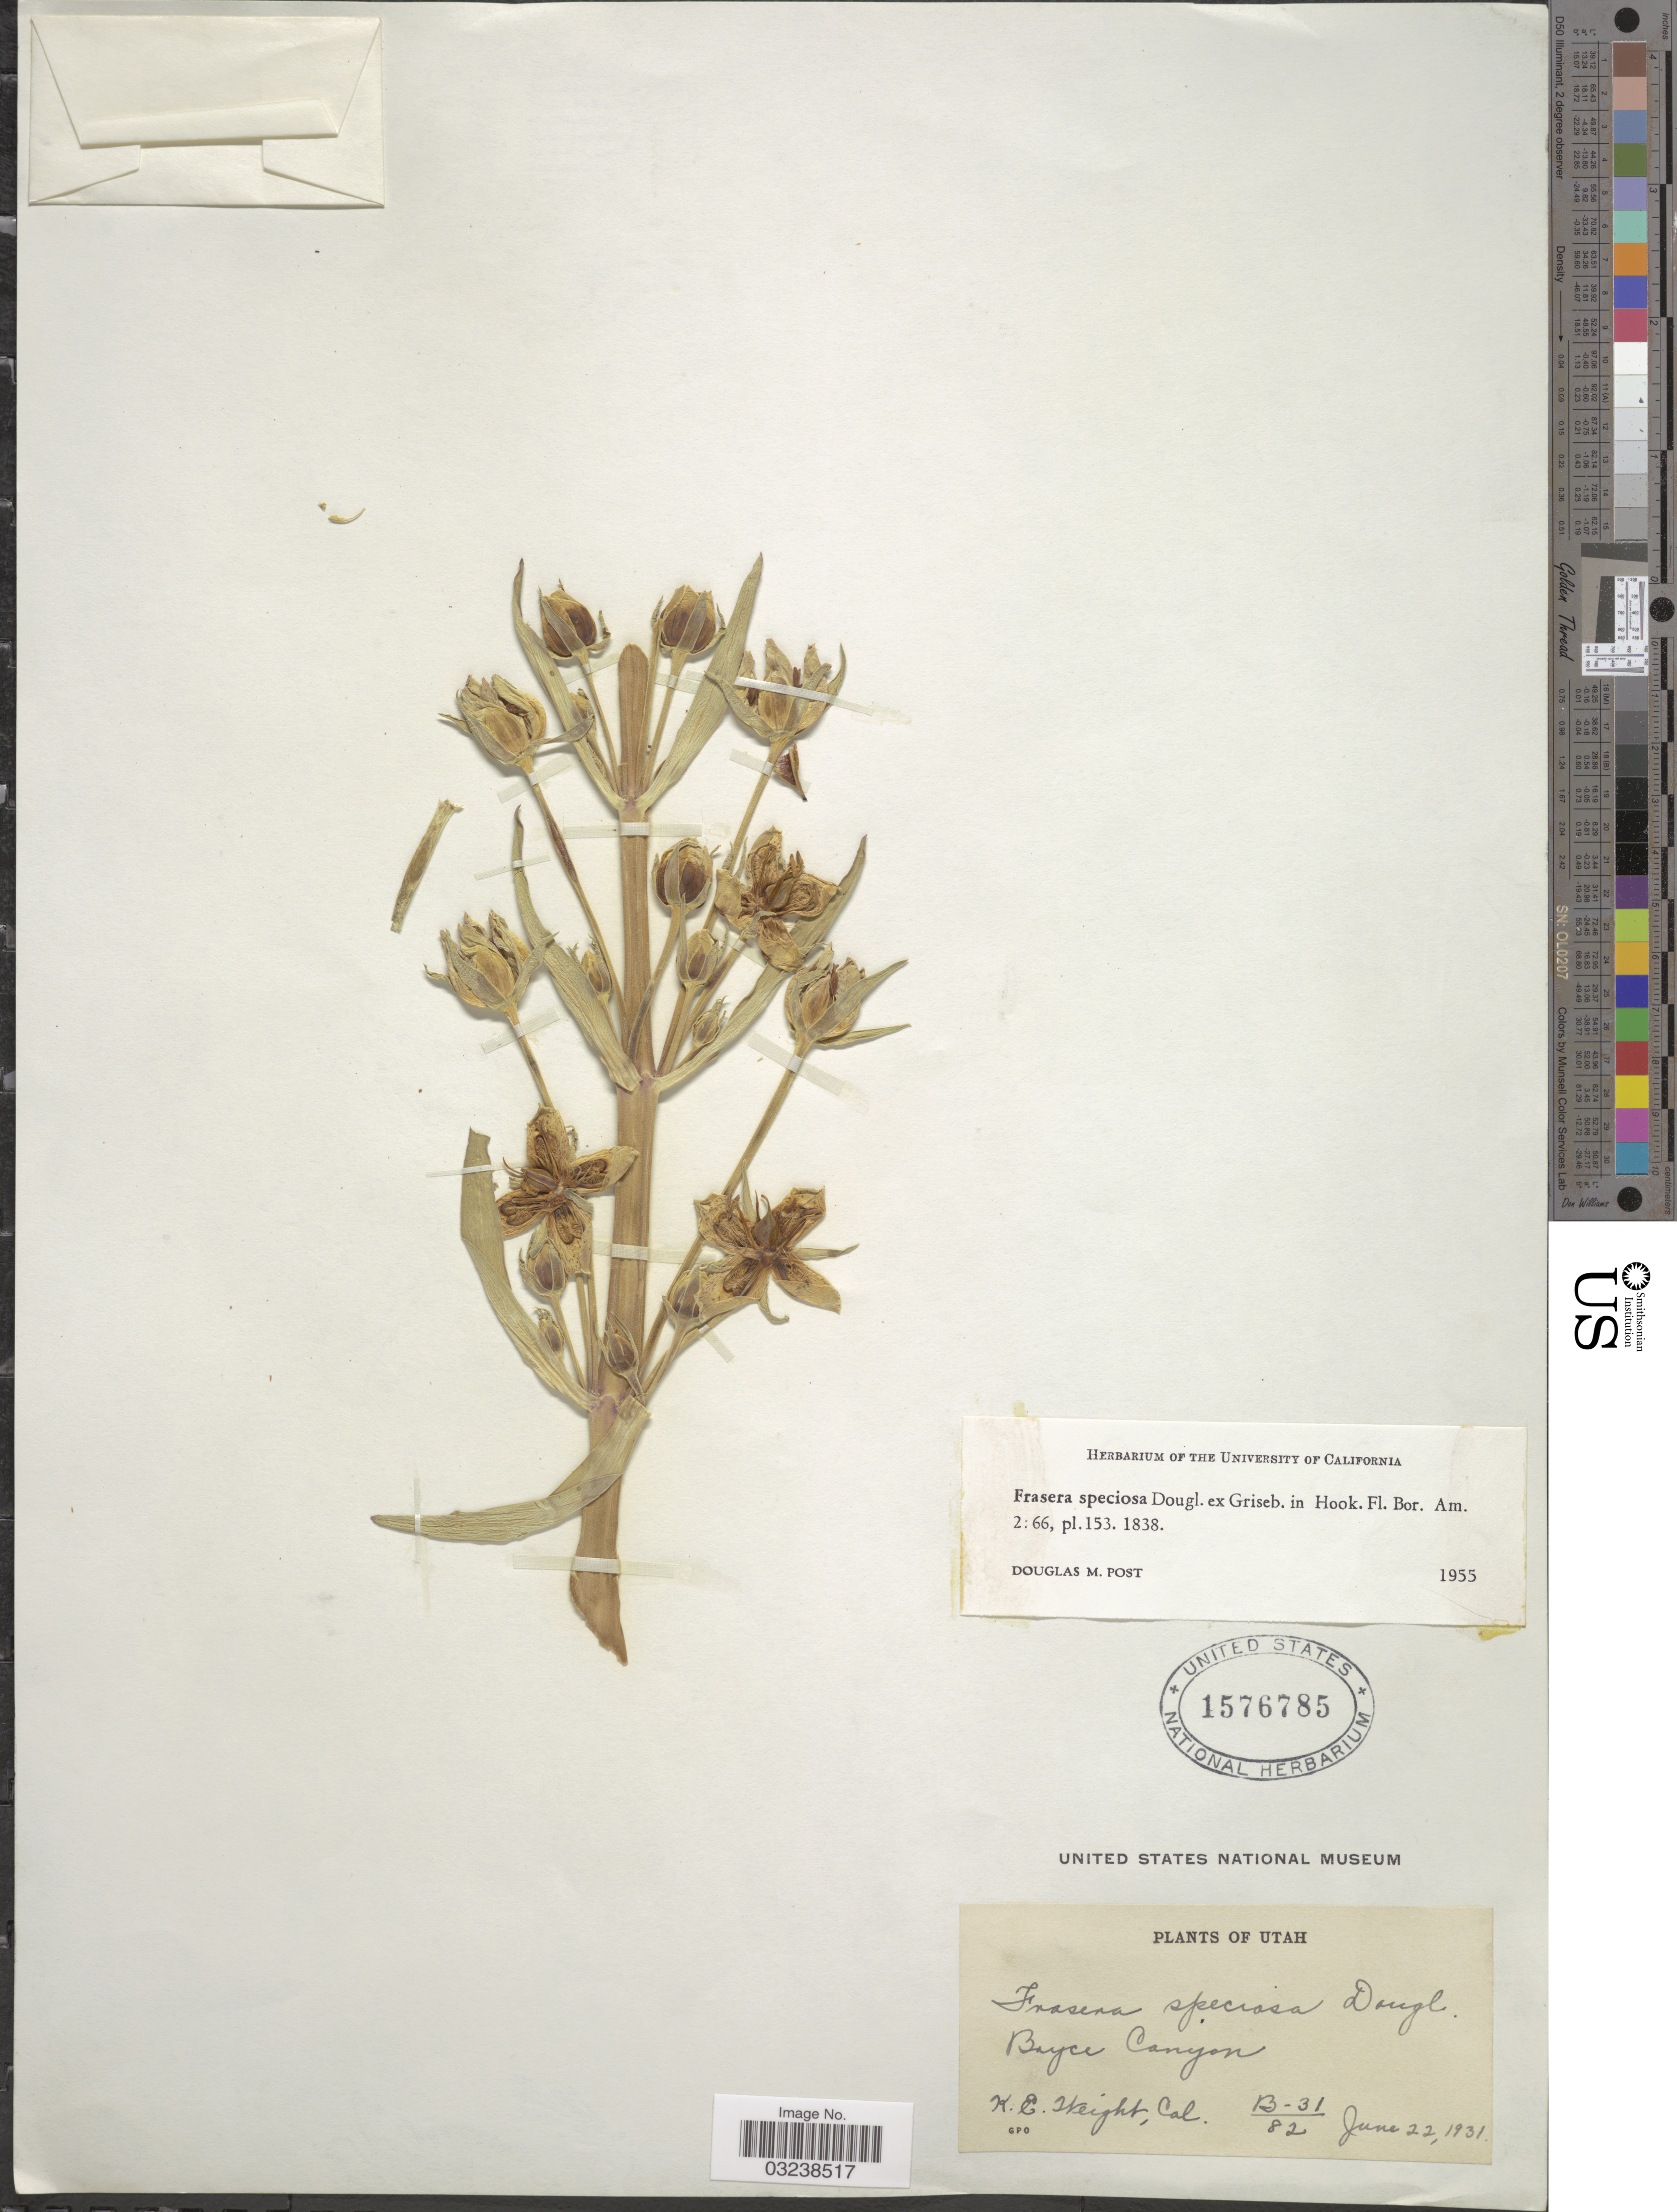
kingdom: Plantae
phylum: Tracheophyta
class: Magnoliopsida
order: Gentianales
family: Gentianaceae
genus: Swertia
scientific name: Swertia radiata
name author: (Kellogg) Kuntze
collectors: K. Weight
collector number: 13-31/82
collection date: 1931-06-22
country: United States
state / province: Utah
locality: Bryce Canyon.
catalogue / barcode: US 1576785